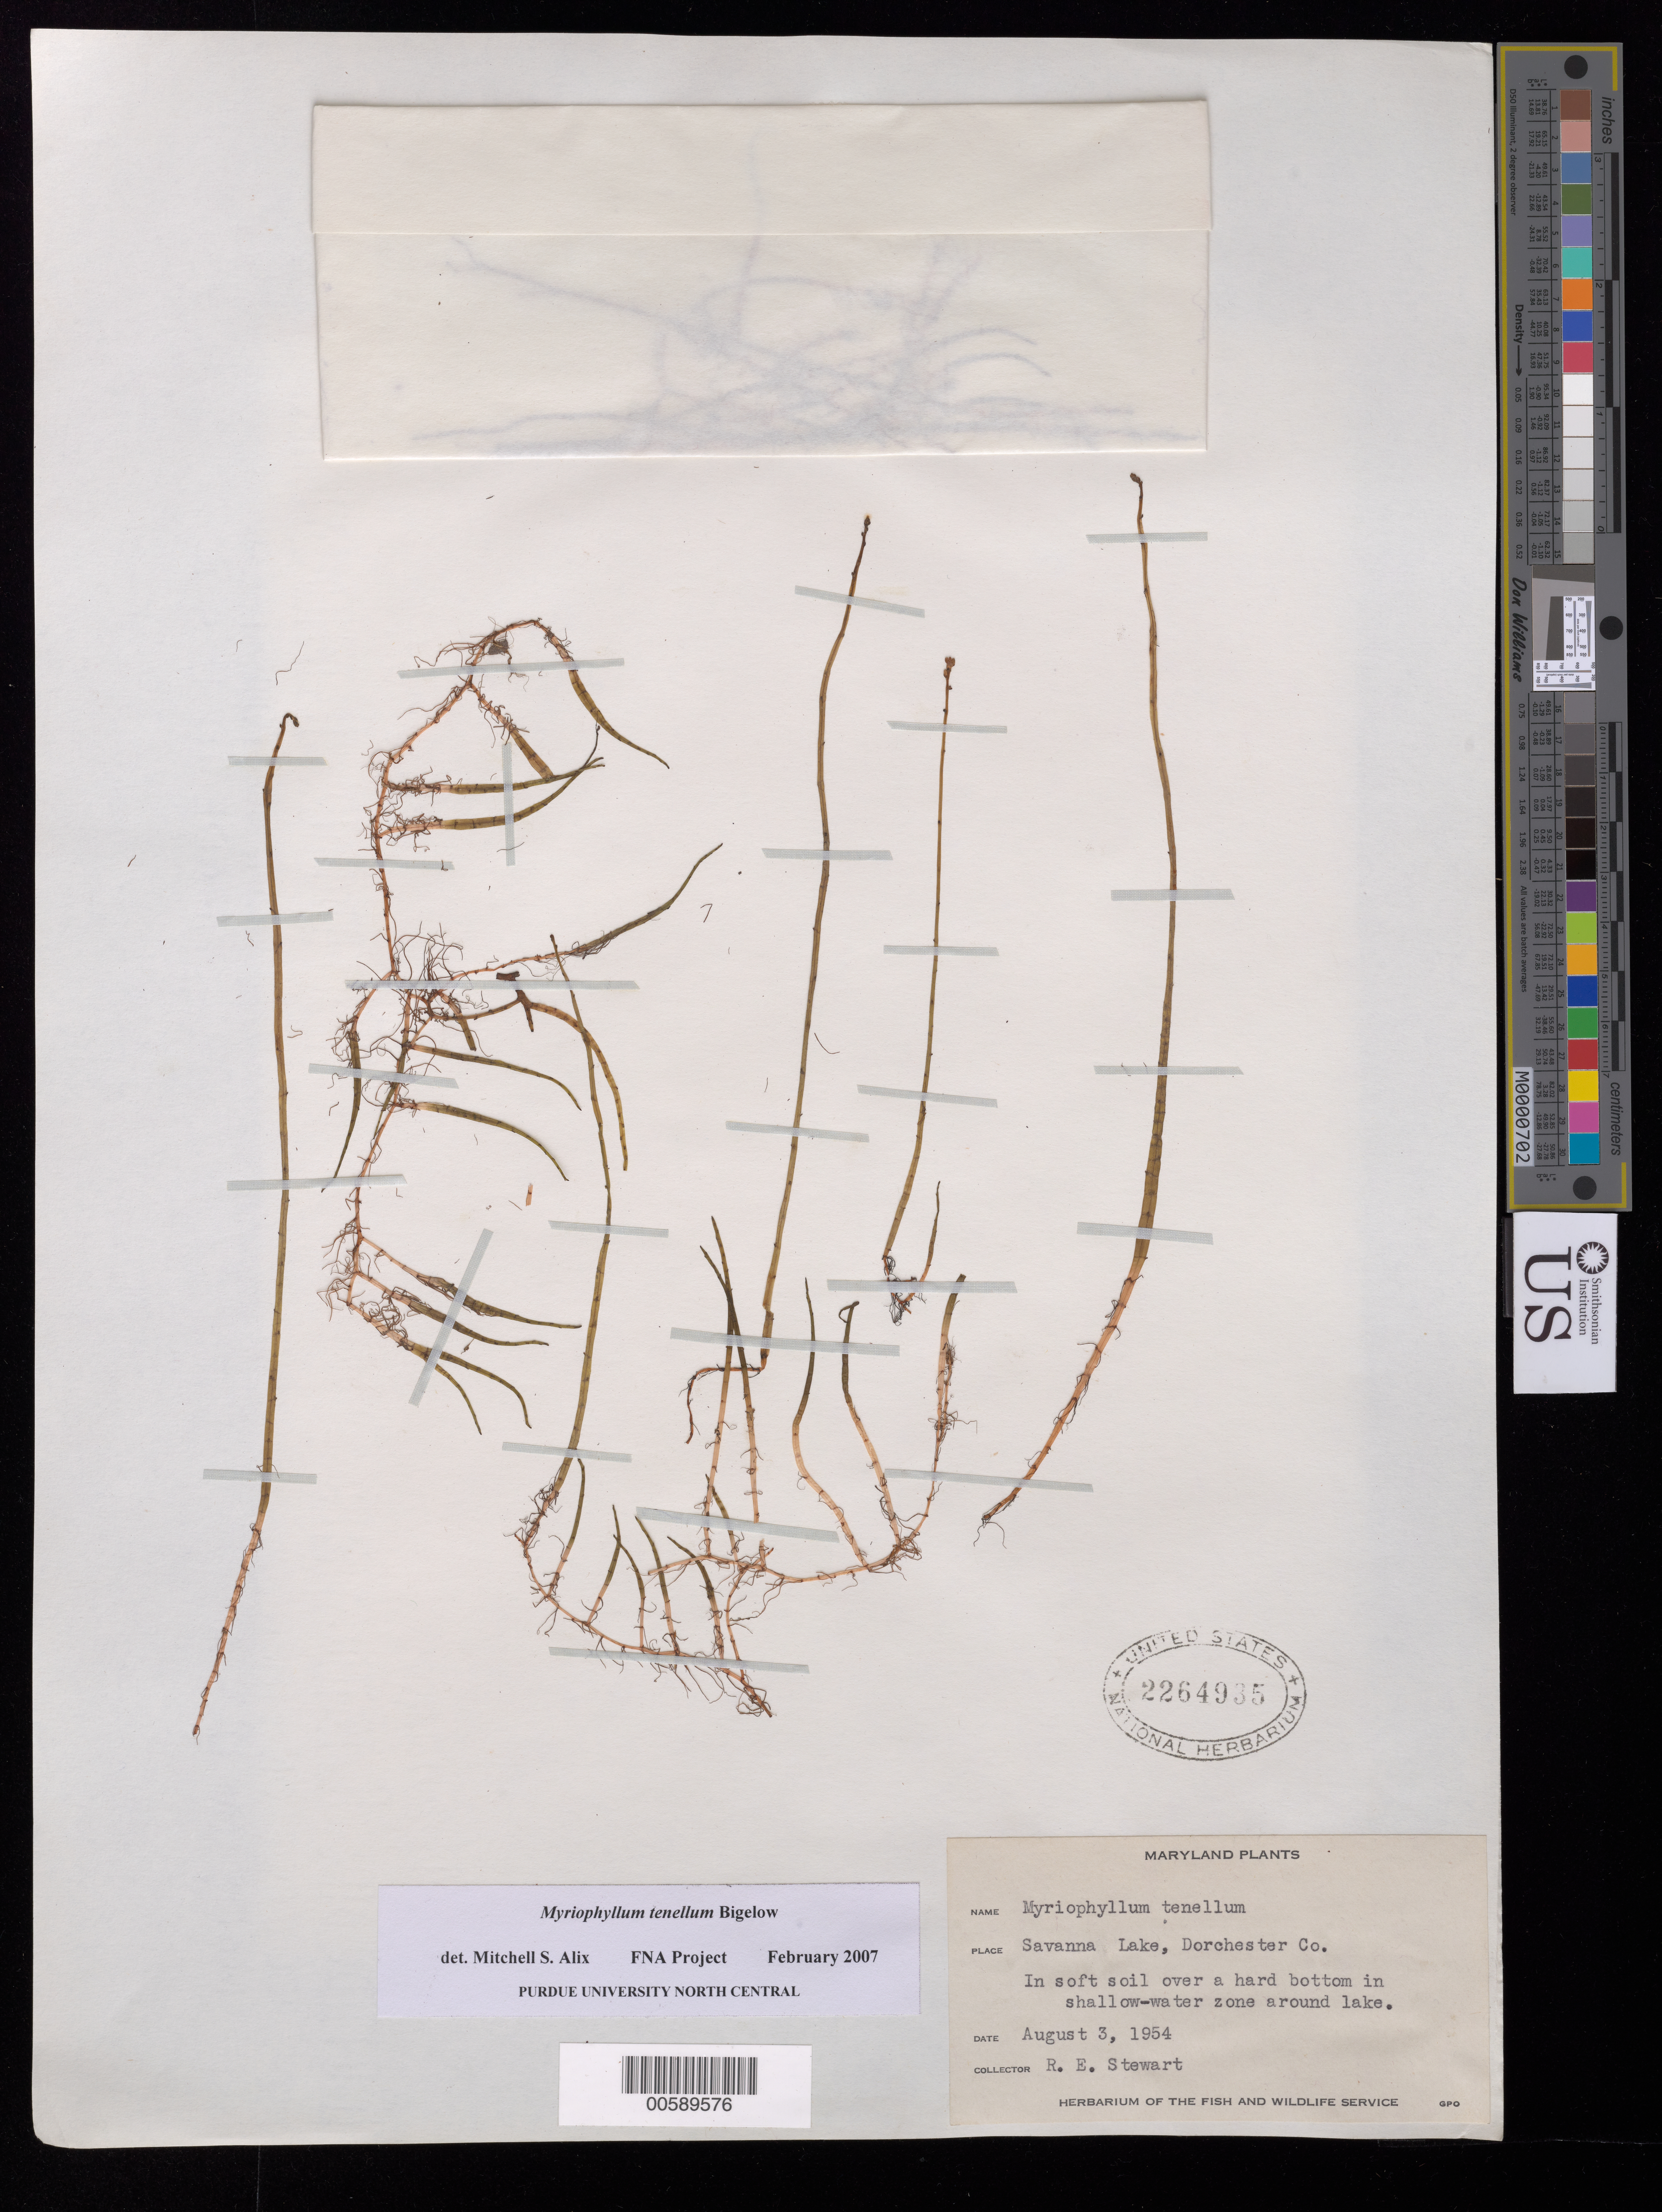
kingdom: Plantae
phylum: Tracheophyta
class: Magnoliopsida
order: Saxifragales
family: Haloragaceae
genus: Myriophyllum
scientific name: Myriophyllum tenellum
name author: Bigelow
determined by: Alix, M. S.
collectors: R. Stewart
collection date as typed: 03 Aug 1954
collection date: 1954-08-03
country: United States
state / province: Maryland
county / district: Dorchester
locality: Savanna Lake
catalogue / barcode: US 2264935